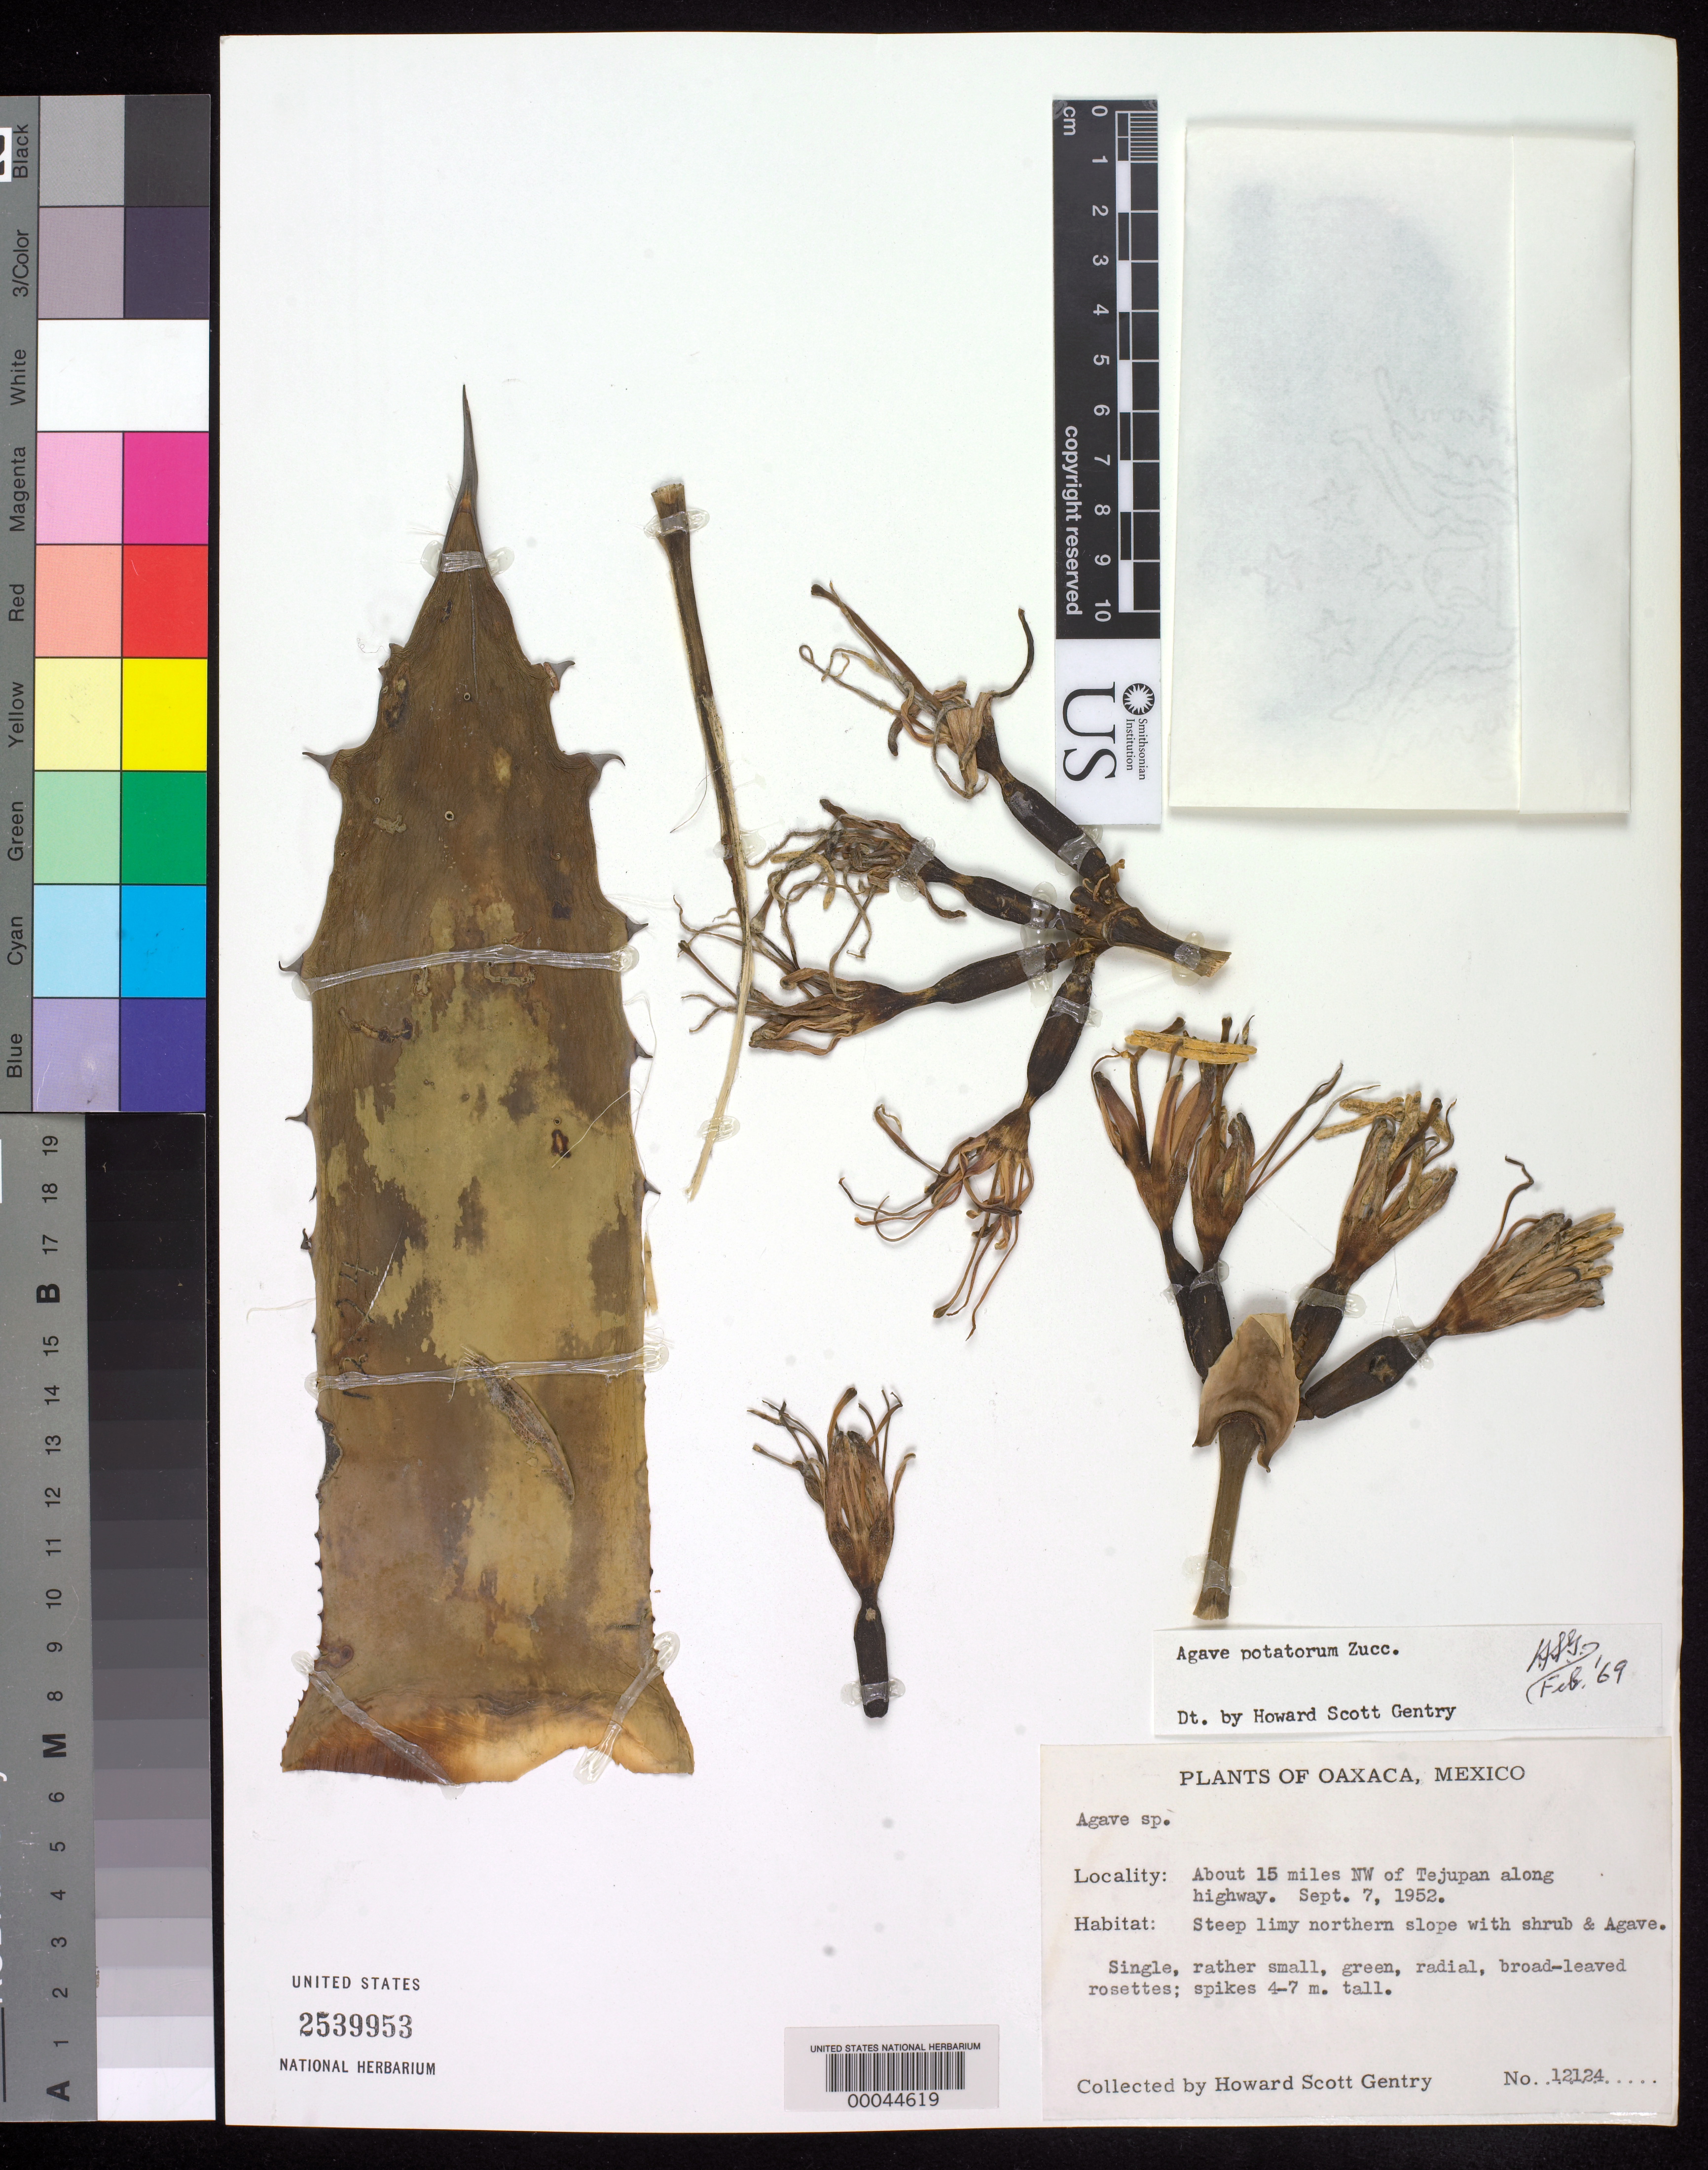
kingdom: Plantae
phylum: Tracheophyta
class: Liliopsida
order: Asparagales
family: Asparagaceae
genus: Agave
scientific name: Agave potatorum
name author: Zucc.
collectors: H. S. Gentry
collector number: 12124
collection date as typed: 07 Sep 1952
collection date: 1952-09-07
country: Mexico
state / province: Oaxaca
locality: About 15 mi NW of Tejupan along highway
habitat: Steep limy norther slope w/shrub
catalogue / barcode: US 2539953